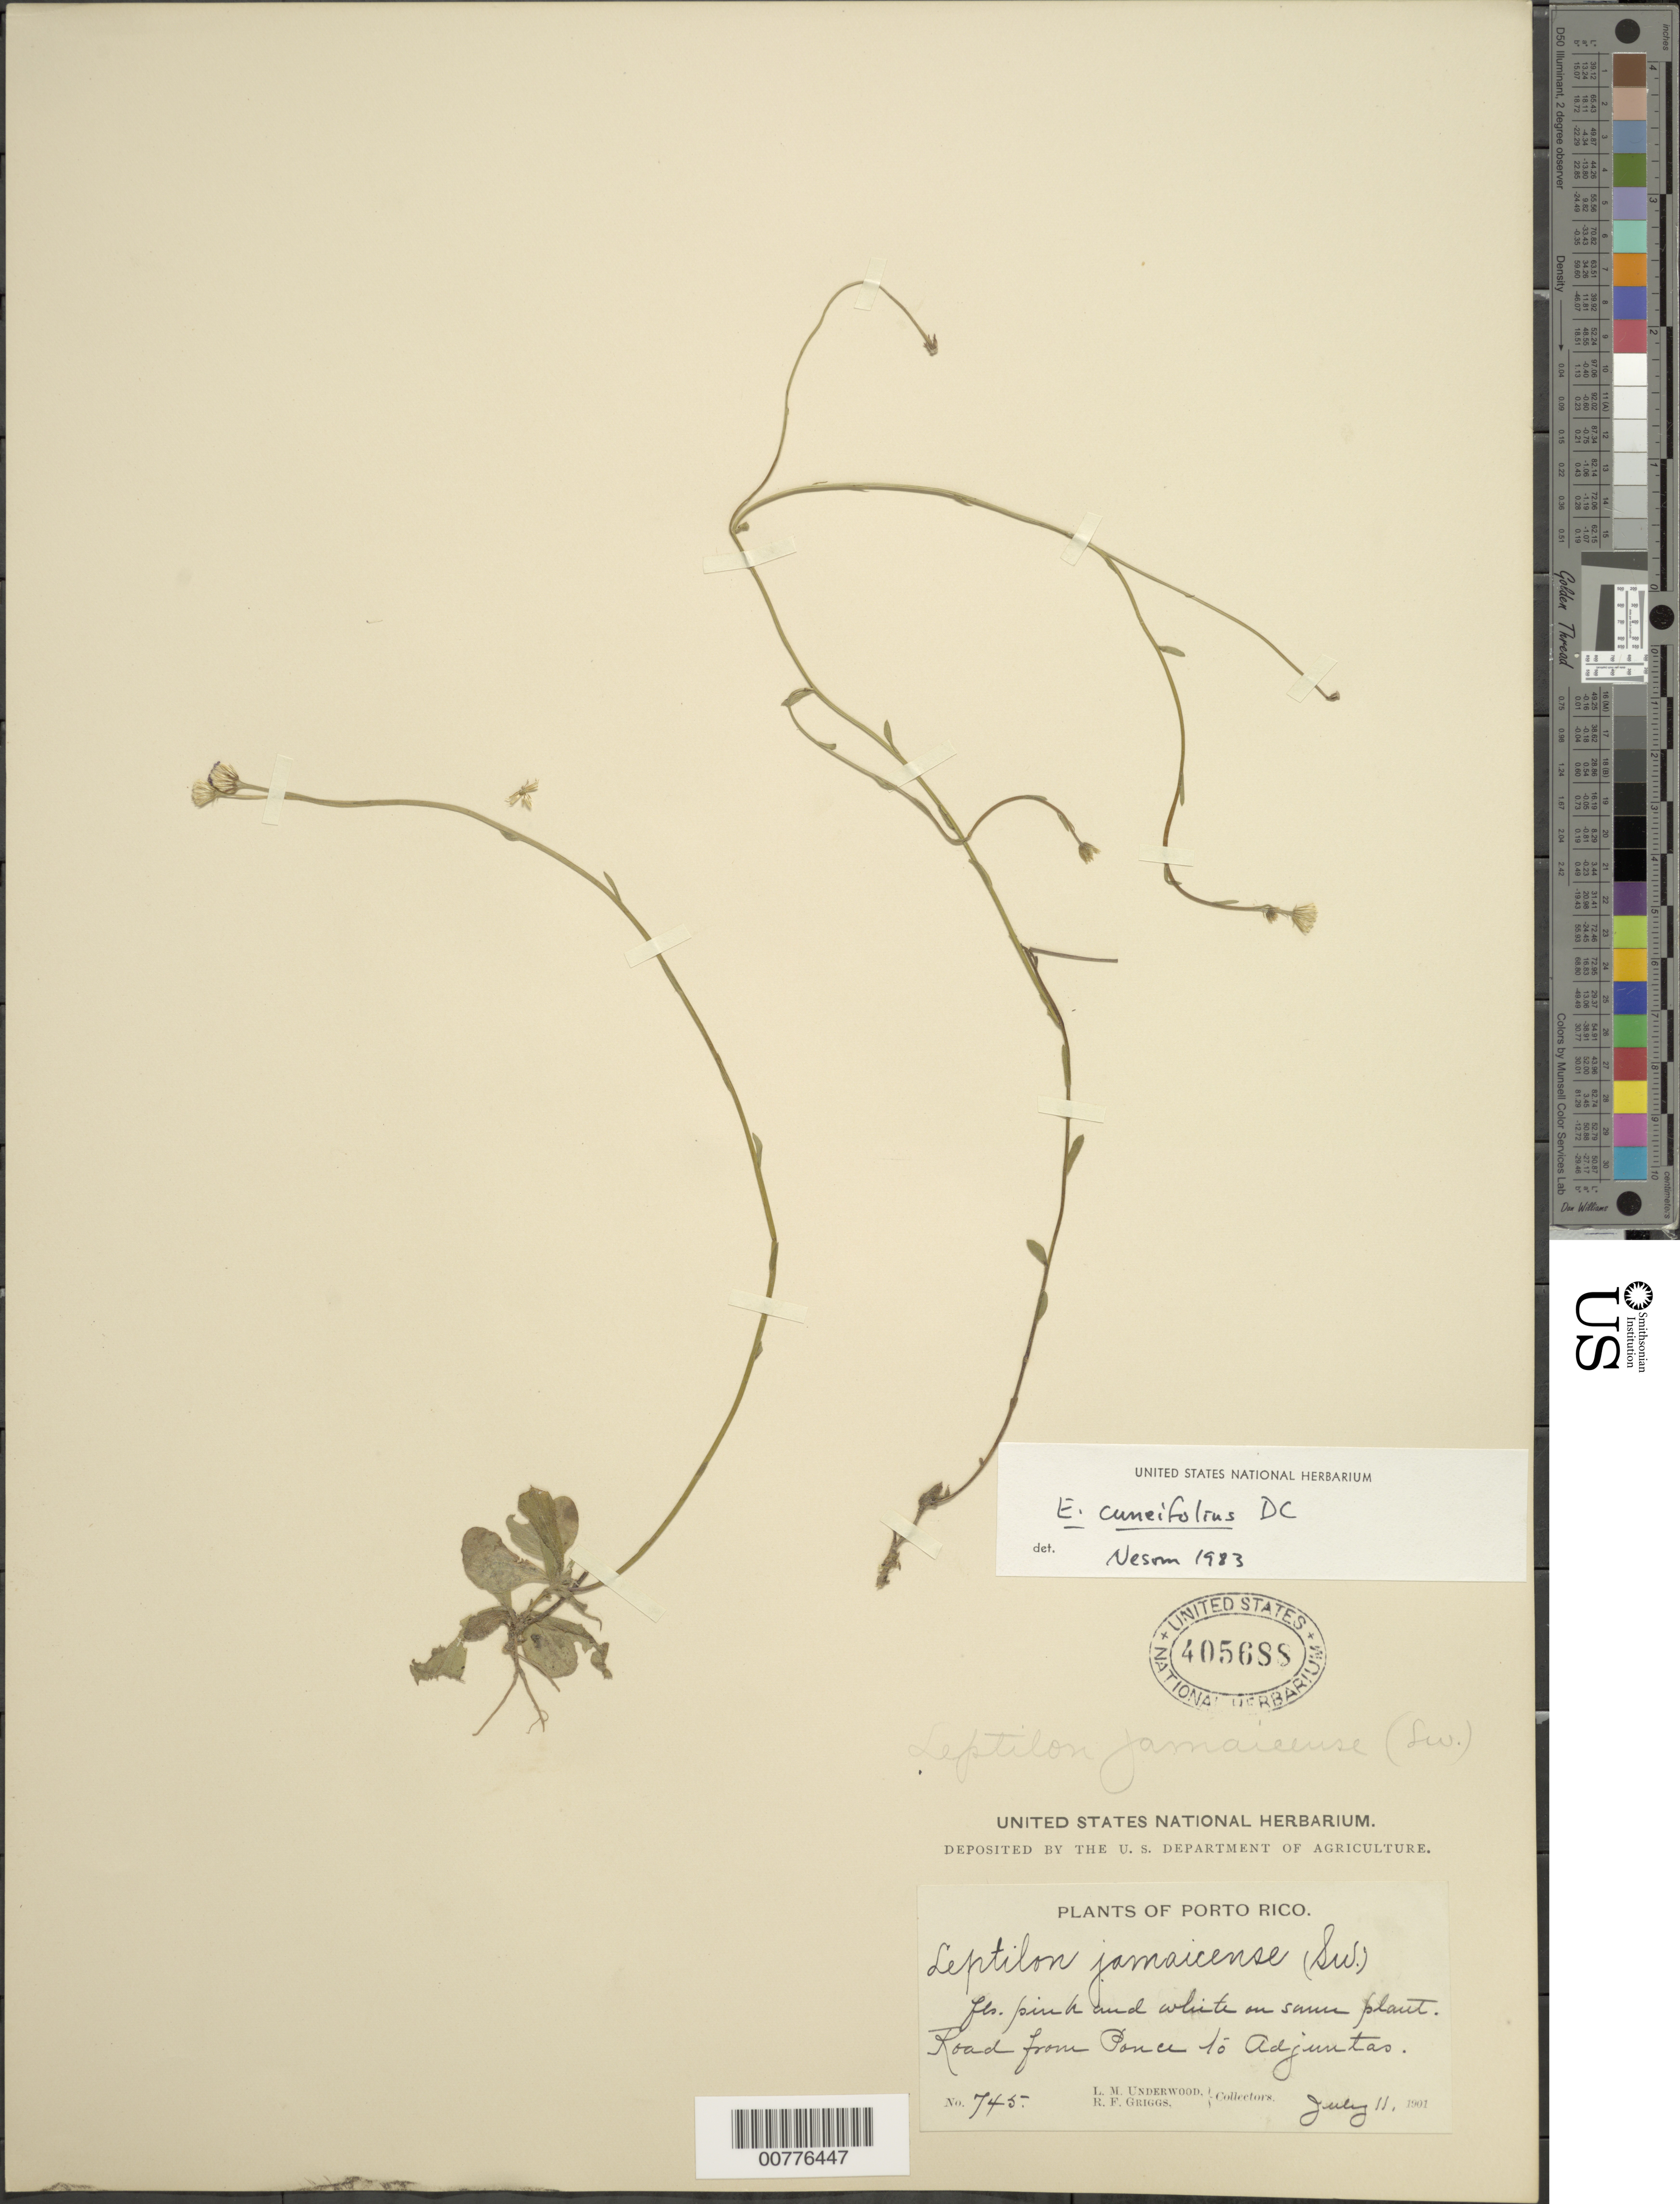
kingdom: Plantae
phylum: Tracheophyta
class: Magnoliopsida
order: Asterales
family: Asteraceae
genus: Erigeron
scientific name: Erigeron cuneifolius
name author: DC.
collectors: L. M. Underwood & R. F. Griggs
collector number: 745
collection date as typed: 11 Jul 1901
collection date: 1901-07-11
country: Puerto Rico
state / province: Adjuntas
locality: Road from Ponce to Adjuntas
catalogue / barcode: US 405688